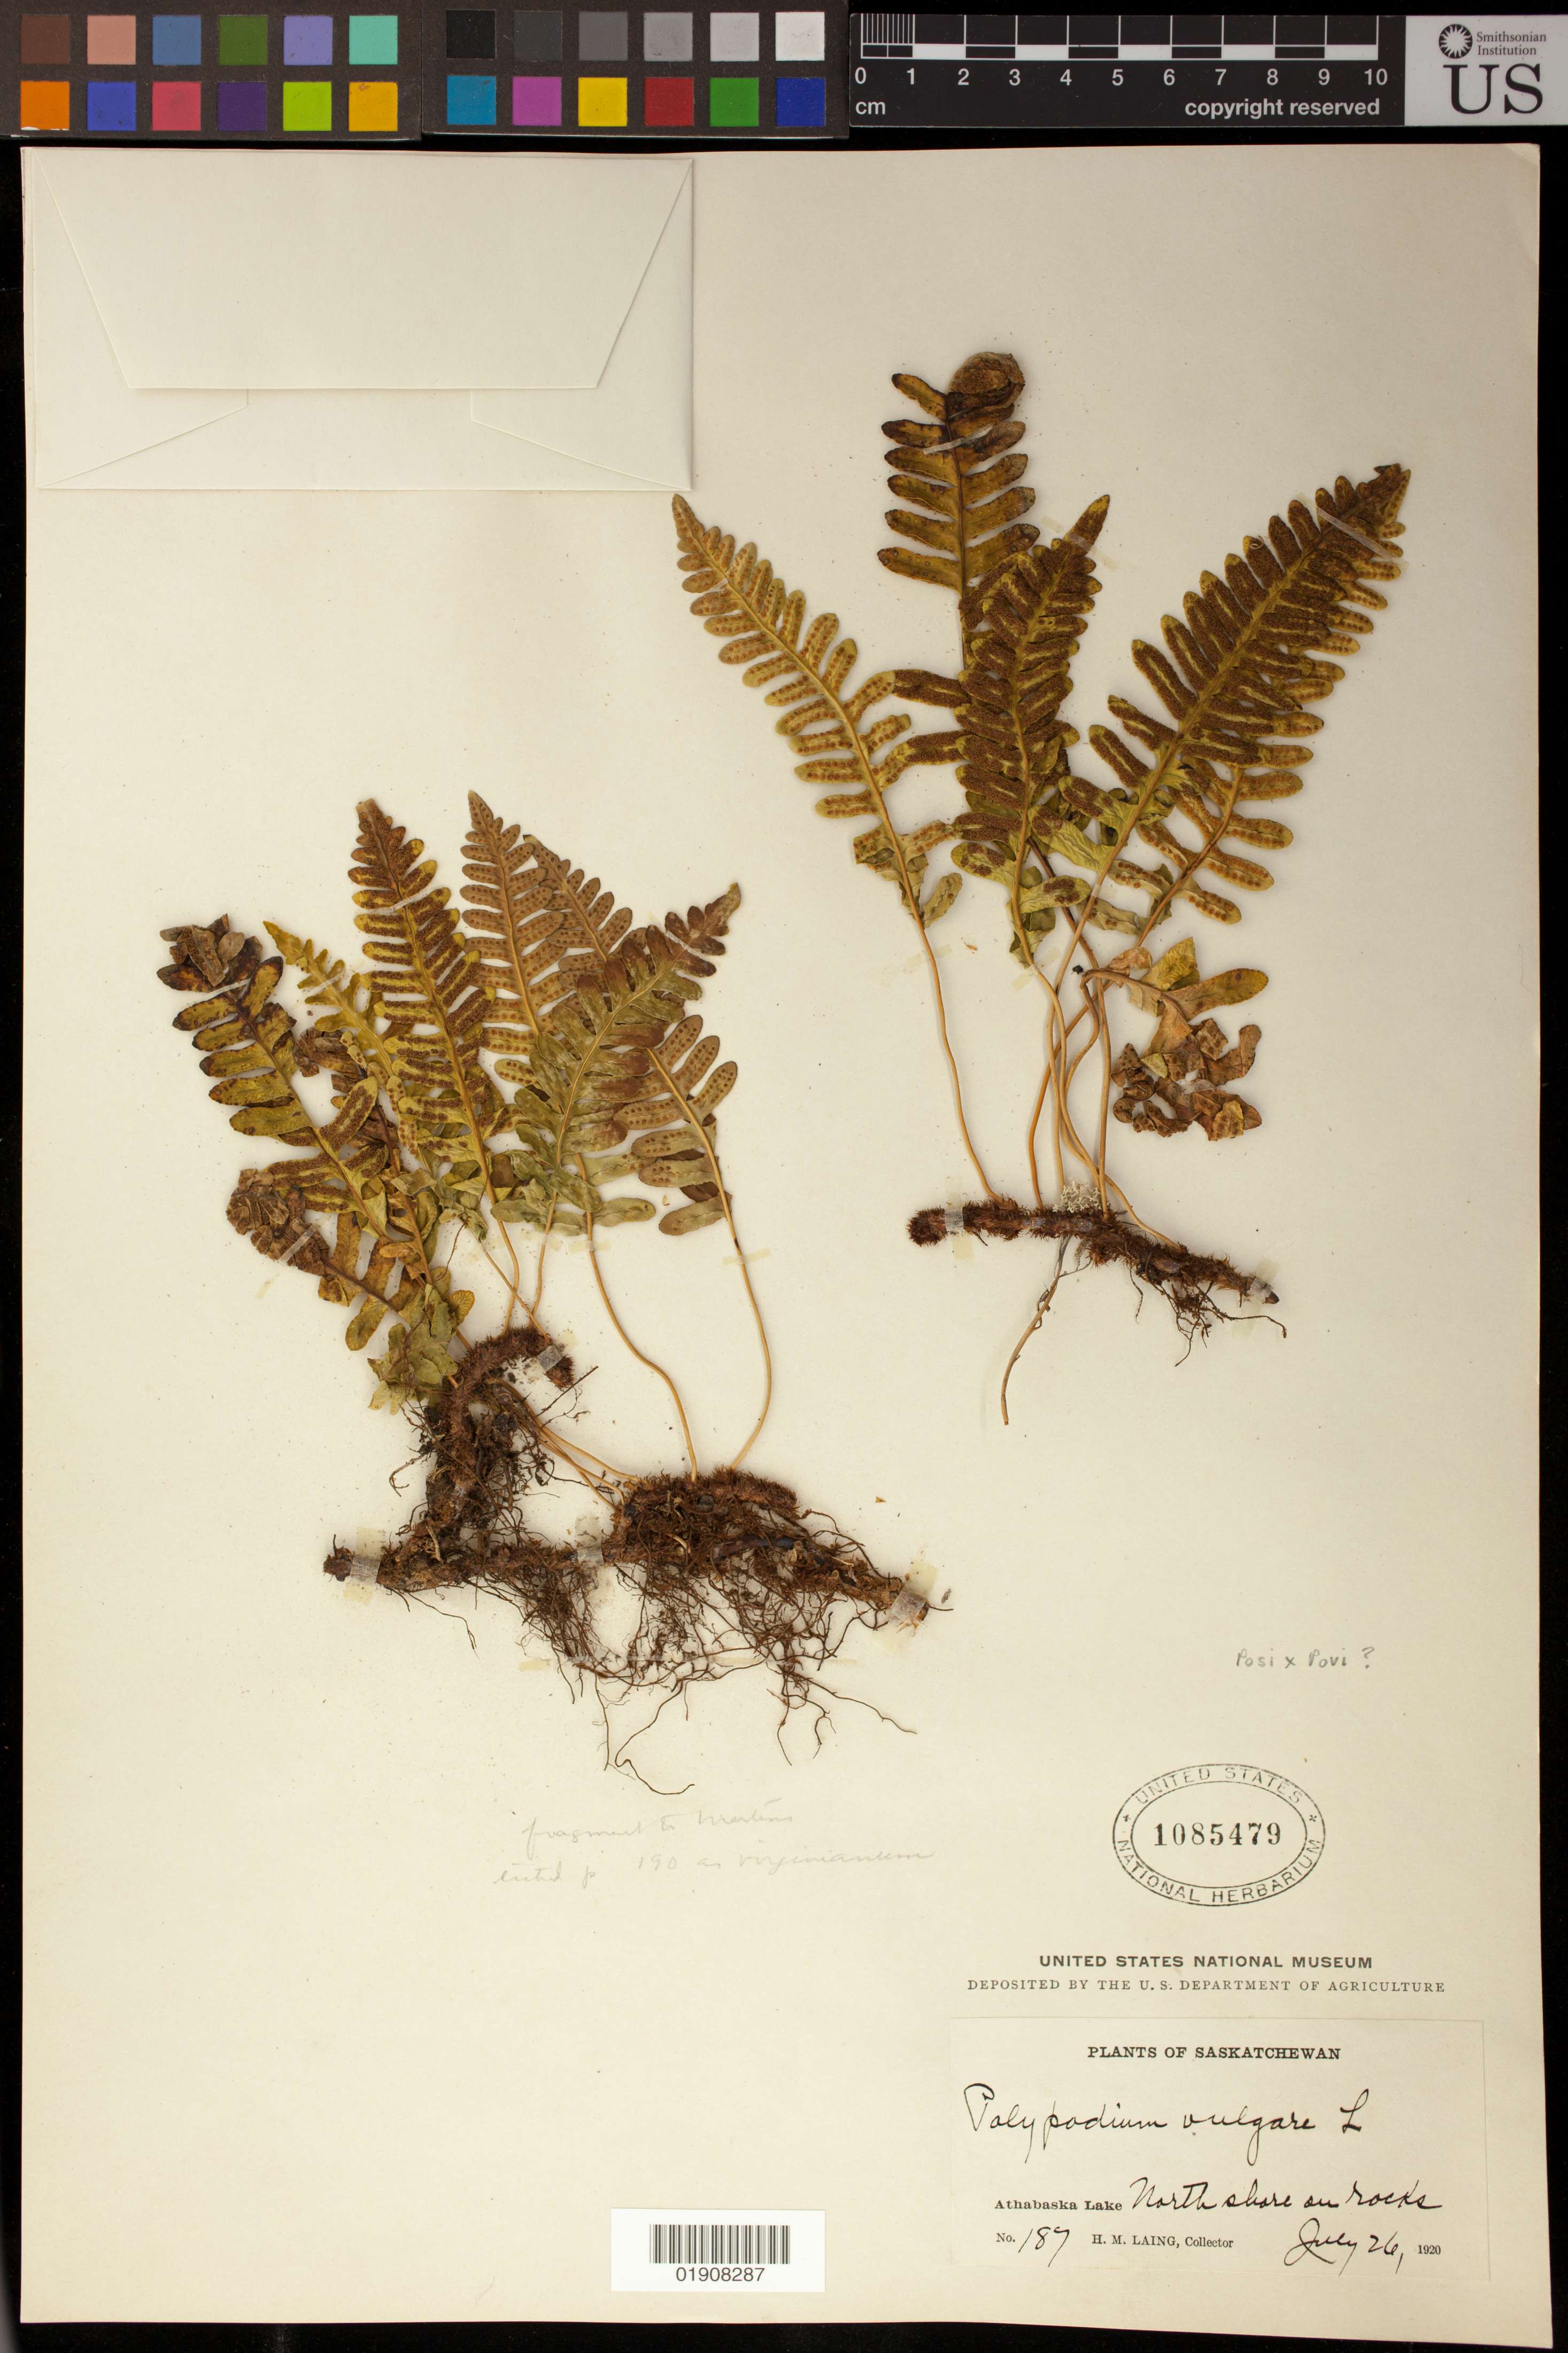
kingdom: Plantae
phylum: Tracheophyta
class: Polypodiopsida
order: Polypodiales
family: Polypodiaceae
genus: Polypodium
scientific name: Polypodium sibiricum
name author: Sipliv.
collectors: H. Laing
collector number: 187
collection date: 1920-07-26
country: Canada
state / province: Saskatchewan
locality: Athabaska Lake, North shore.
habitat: On rocks.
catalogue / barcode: US 1085479